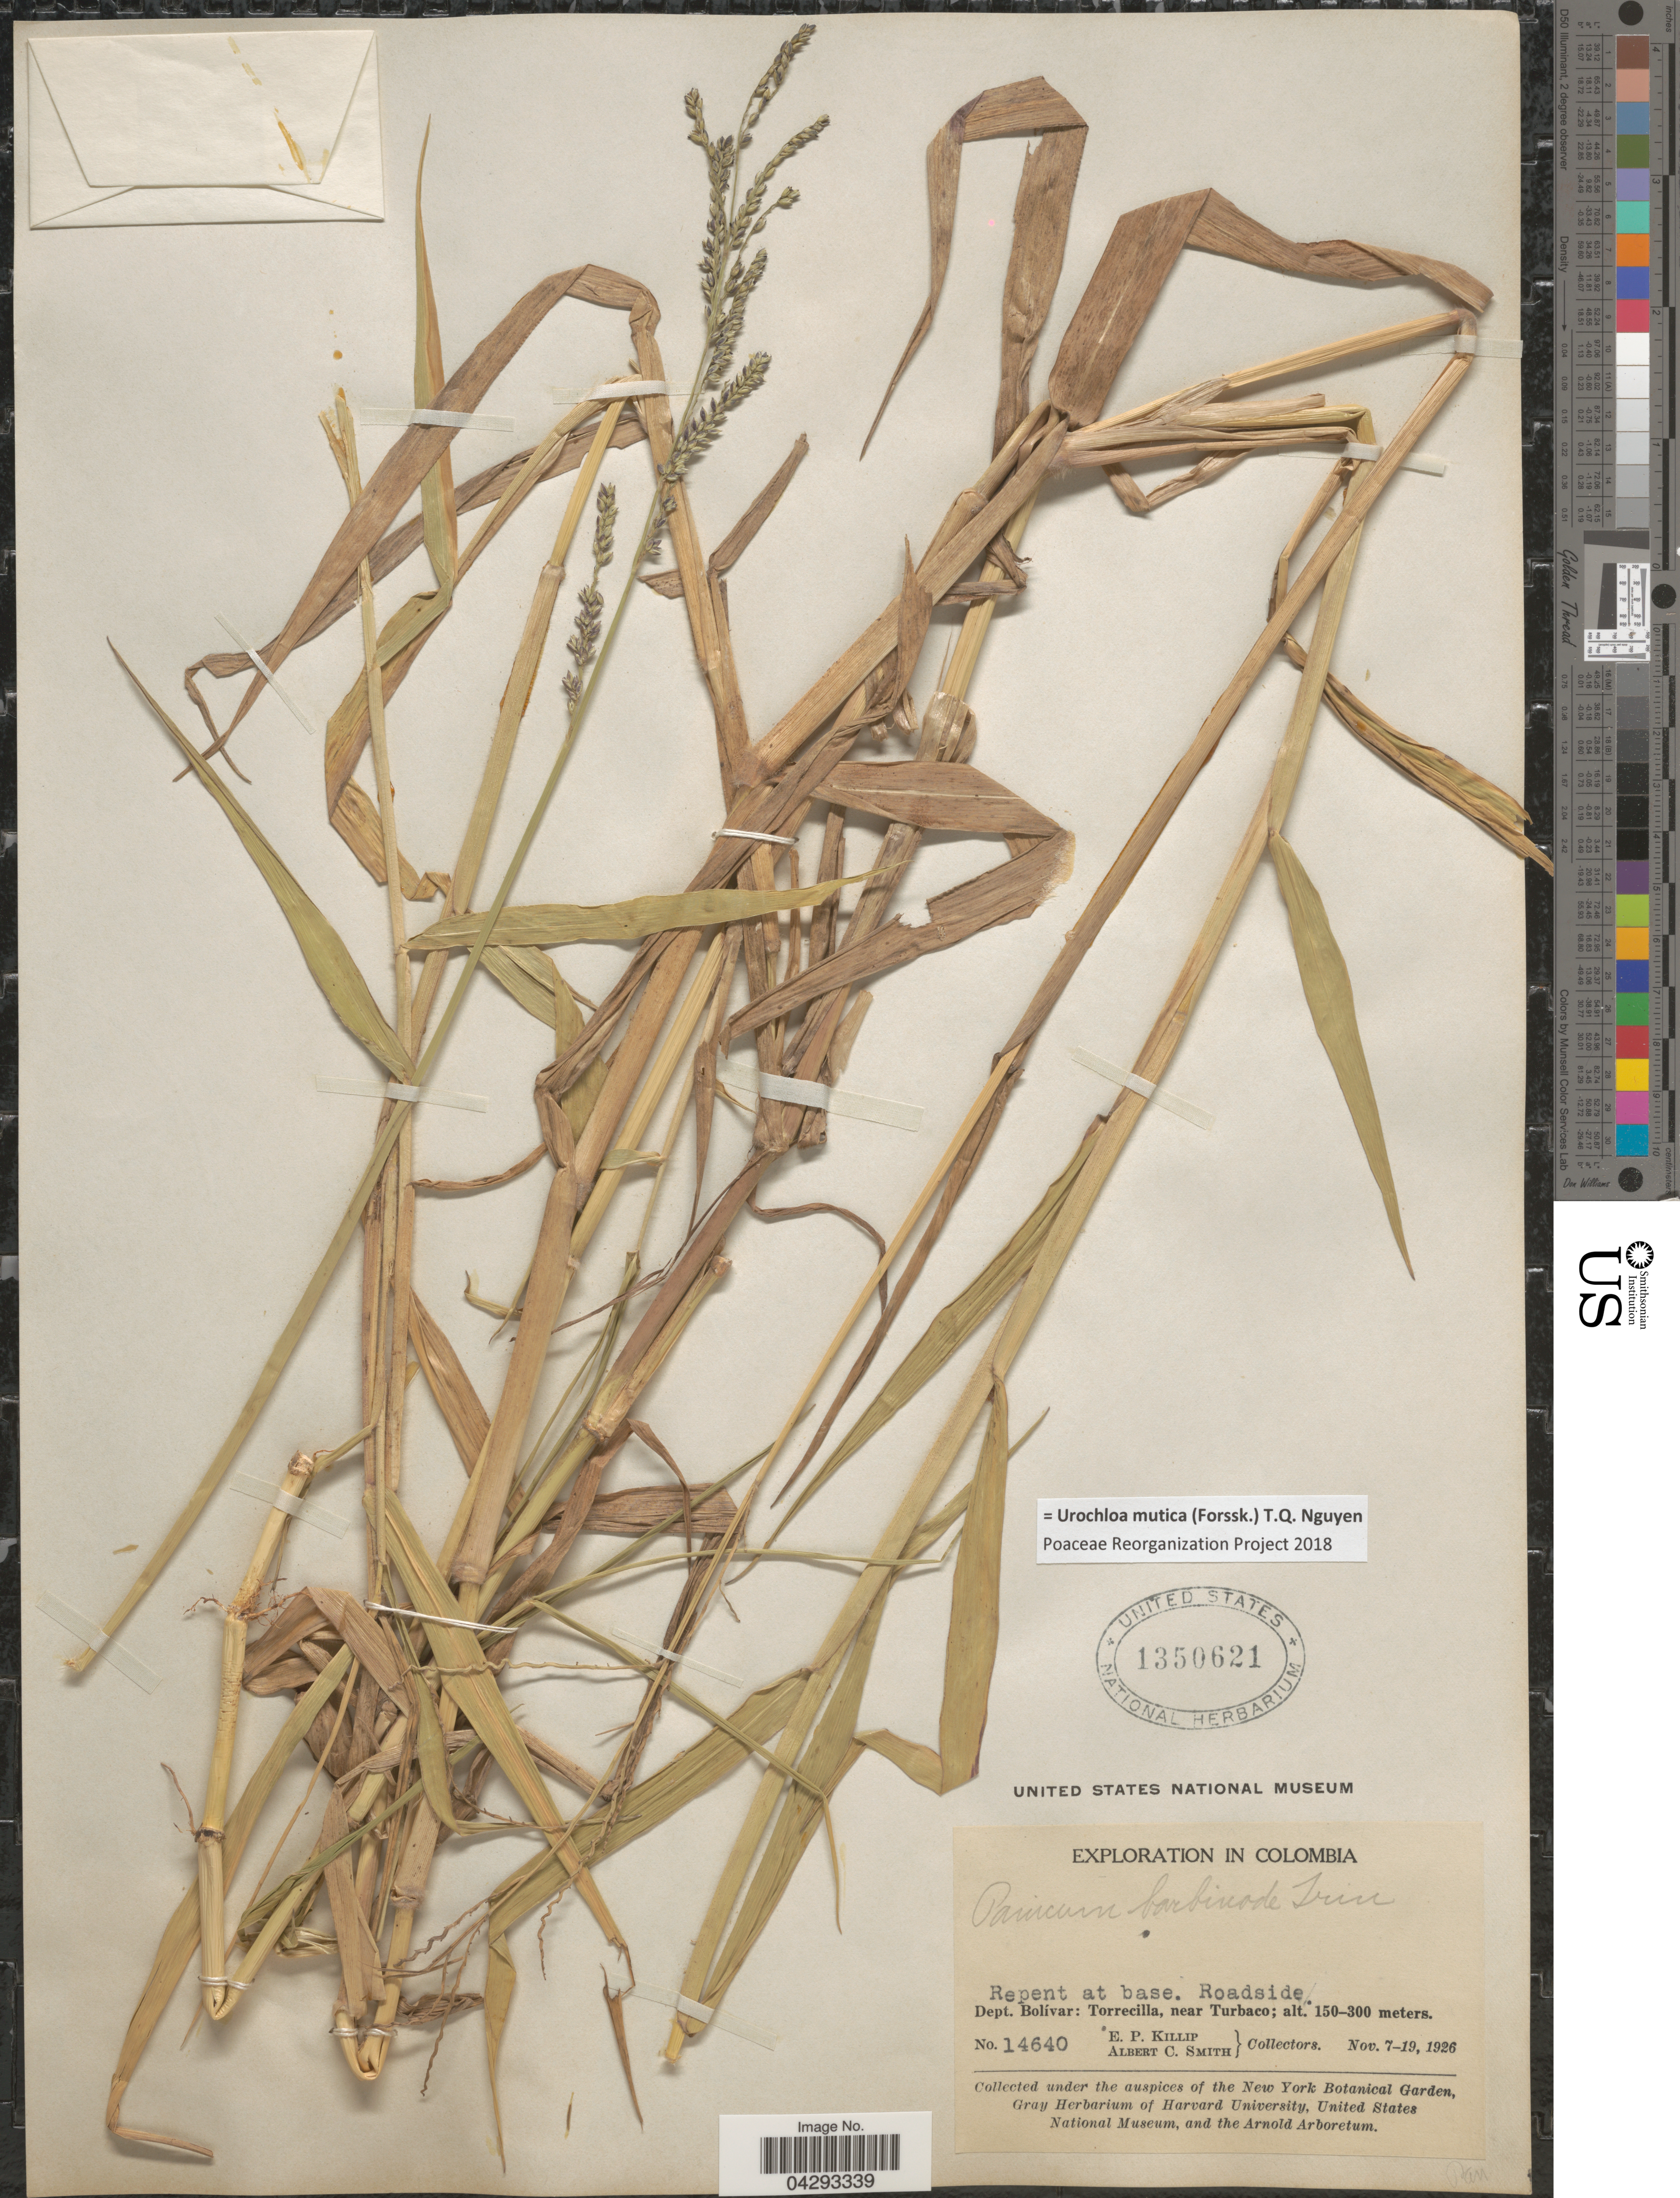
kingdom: Plantae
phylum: Tracheophyta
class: Liliopsida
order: Poales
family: Poaceae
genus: Urochloa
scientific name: Urochloa mutica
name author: (Forssk.) T.Q. Nguyen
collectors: E. P. Killip & A. C. Smith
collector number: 14640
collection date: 1926-11-07/1926-11-19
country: Colombia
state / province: Bolívar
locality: Exploration In Colombia. Dept. Bolívar: Torrecilla, near Turbaco.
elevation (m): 150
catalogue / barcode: US 1350621